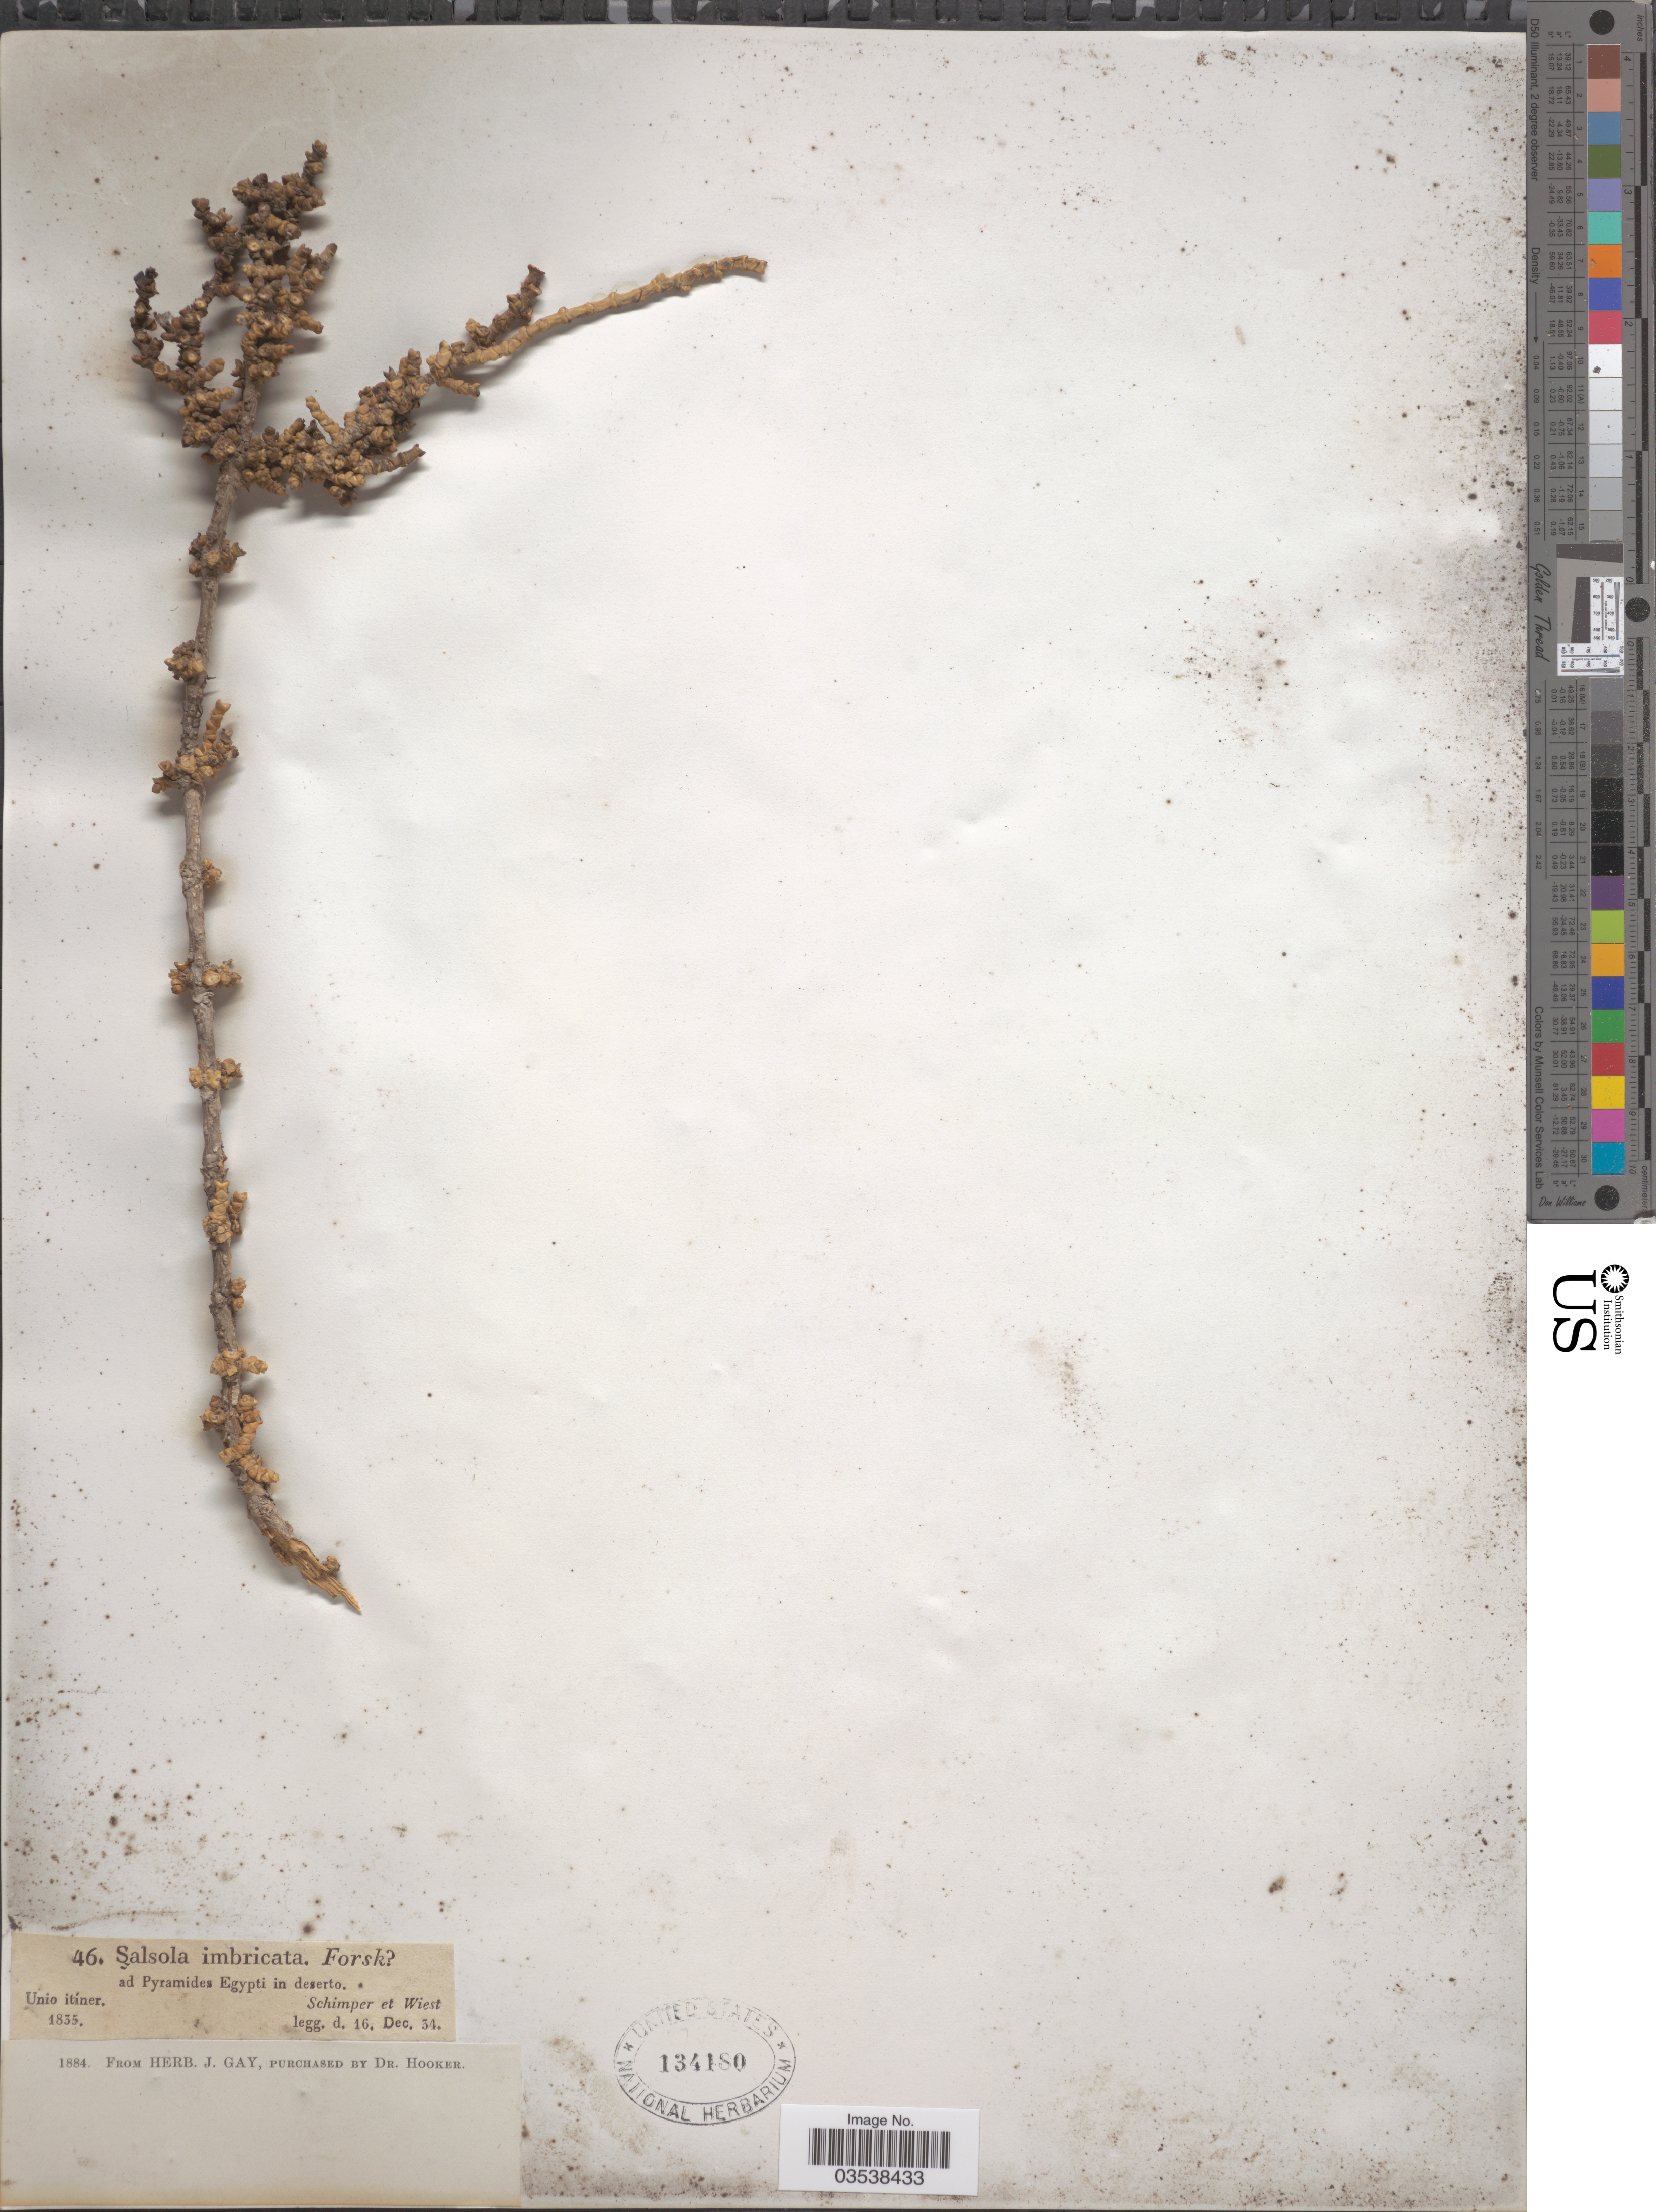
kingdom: Plantae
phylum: Tracheophyta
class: Magnoliopsida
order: Caryophyllales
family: Amaranthaceae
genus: Anabasis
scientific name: Anabasis articulata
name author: (Forssk.) Moq.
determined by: Strong, Mark T., (BOT), Smithsonian Institution - National Museum of Natural History (UNITED STATES)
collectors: -. Schimper & -. Wiest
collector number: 46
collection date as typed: Transcribed d/m/y: 16/12/34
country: Egypt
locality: Ad Pyramides Egypti in deserto. Unio itiner.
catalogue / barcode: US 134180